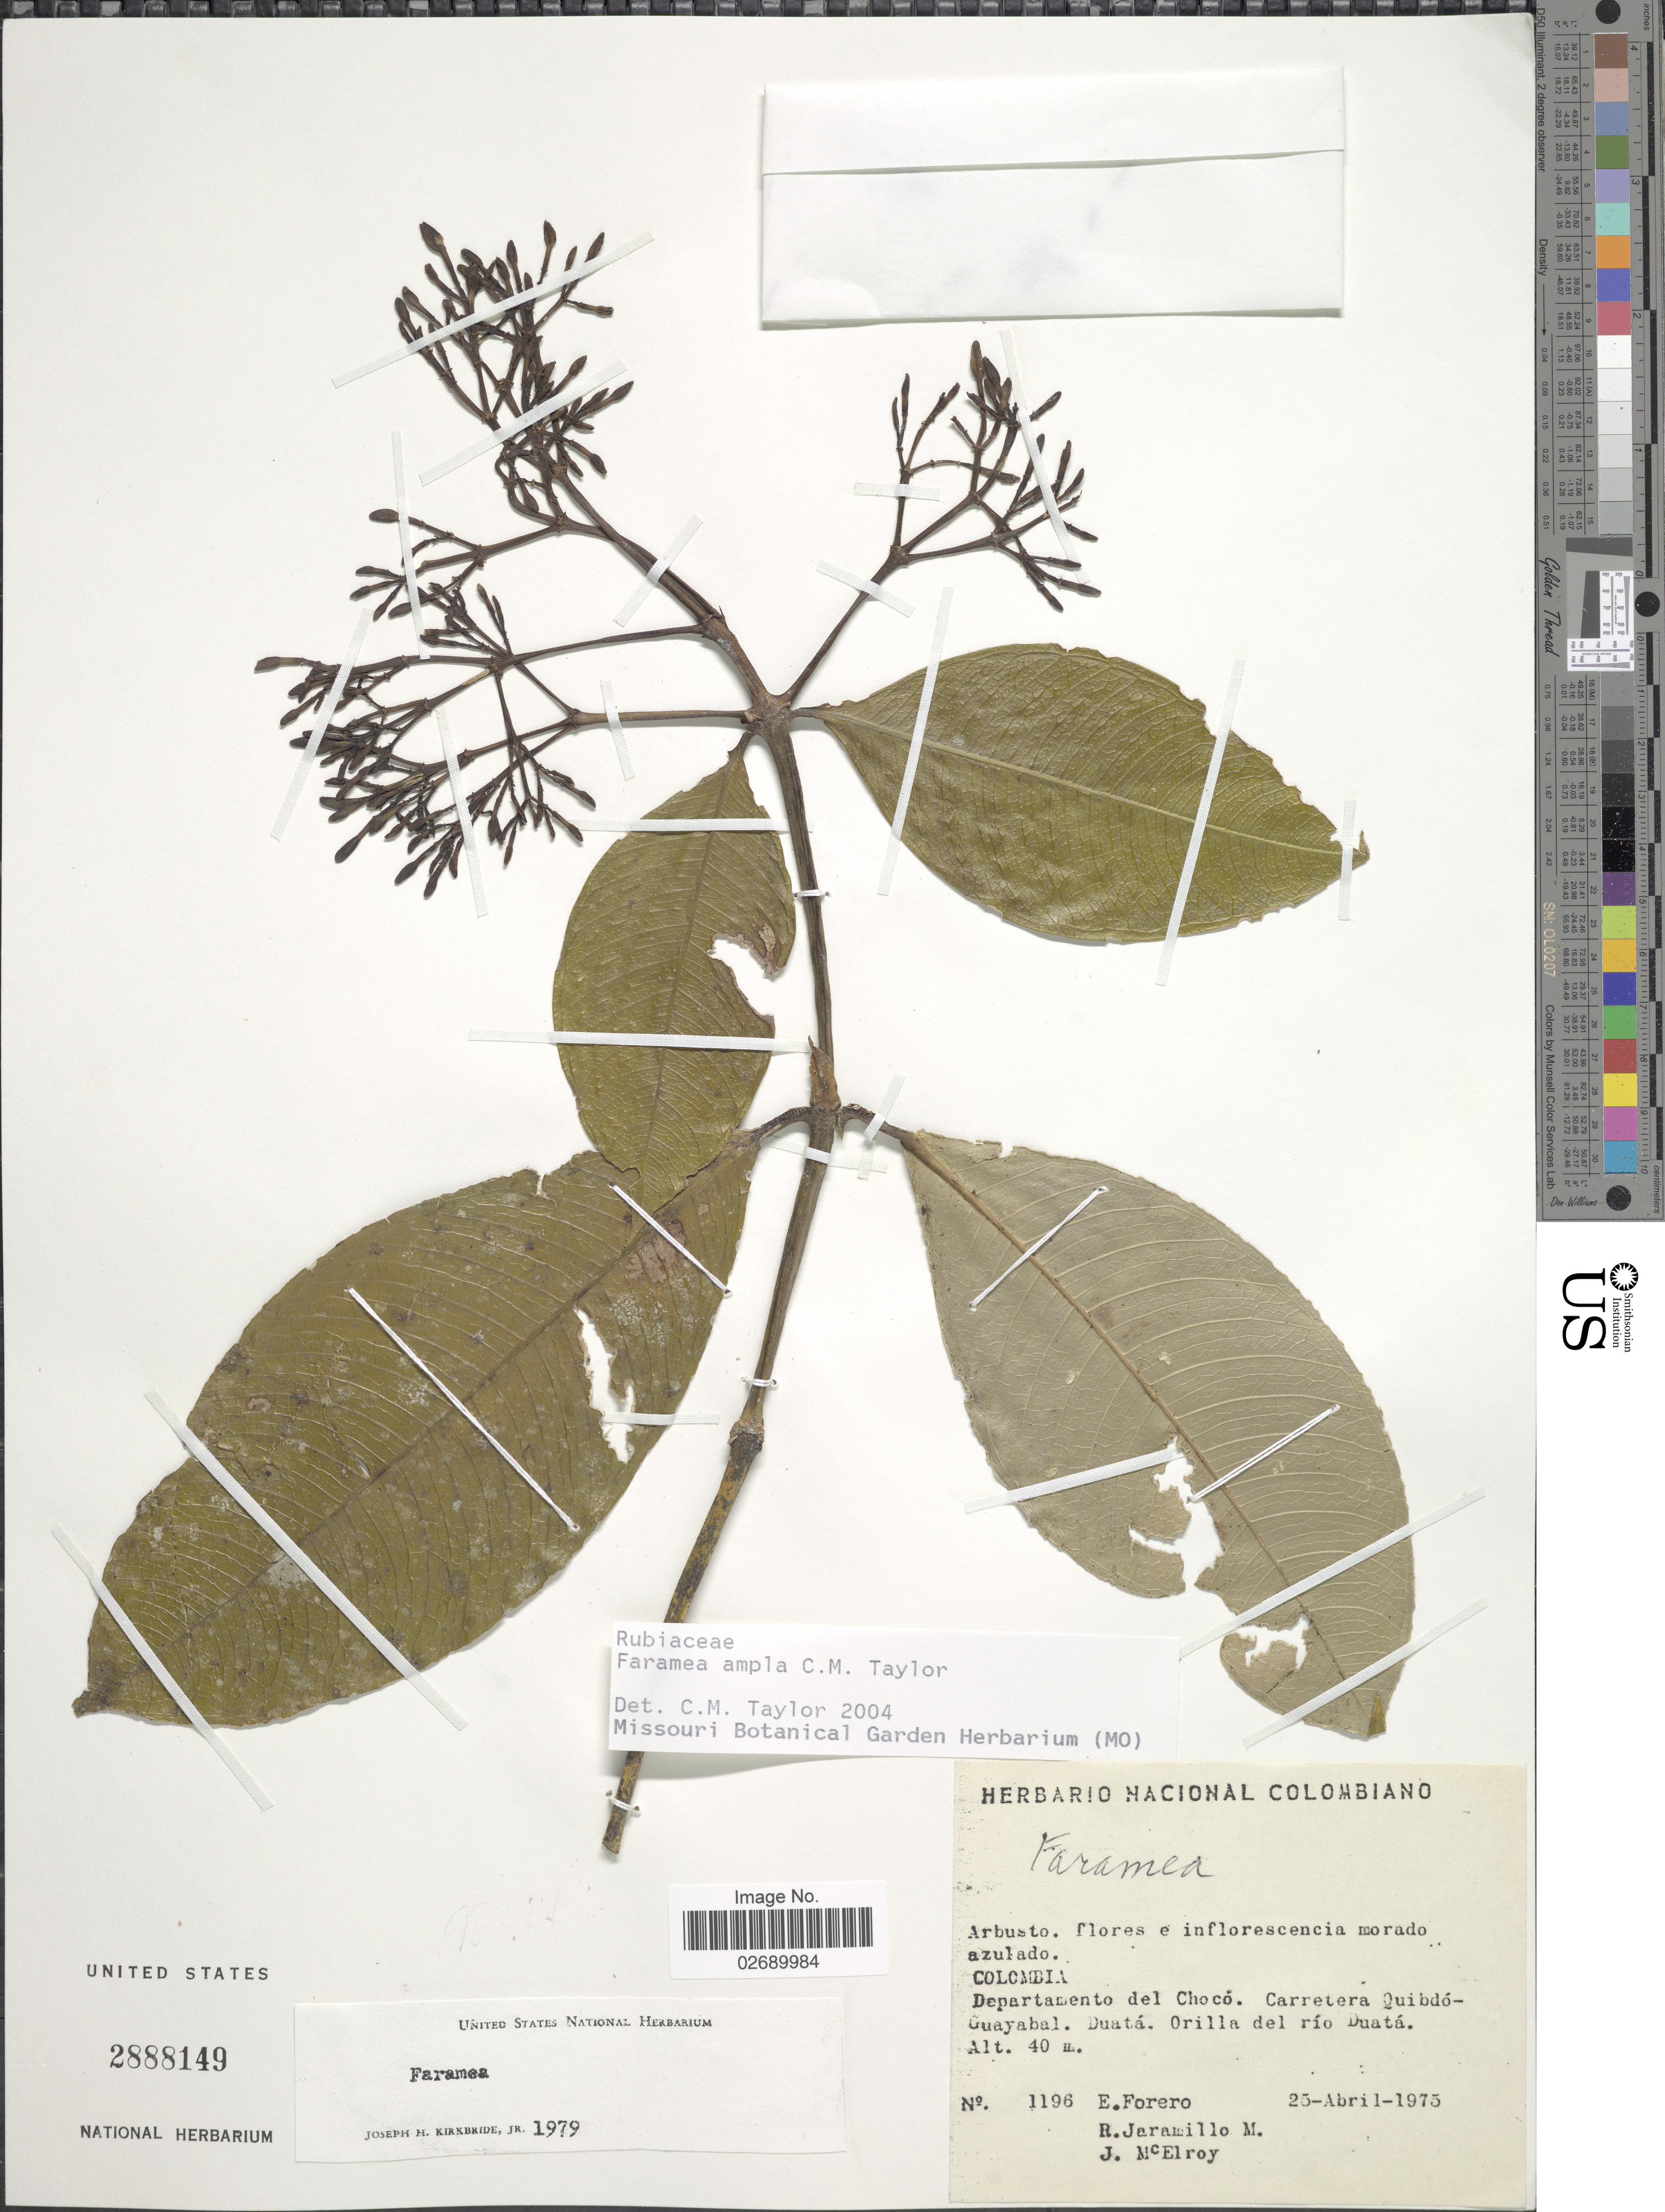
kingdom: Plantae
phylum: Tracheophyta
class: Magnoliopsida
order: Gentianales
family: Rubiaceae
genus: Faramea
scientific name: Faramea ampla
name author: C.M. Taylor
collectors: E. Forero, R. Jaramillo M. & J. B. McElroy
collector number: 1196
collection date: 1975-04-25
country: Colombia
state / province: Chocó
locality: Carretera Quibdo-Guayabal. Duata. orilla del rio Duata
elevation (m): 40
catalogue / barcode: US 2888149